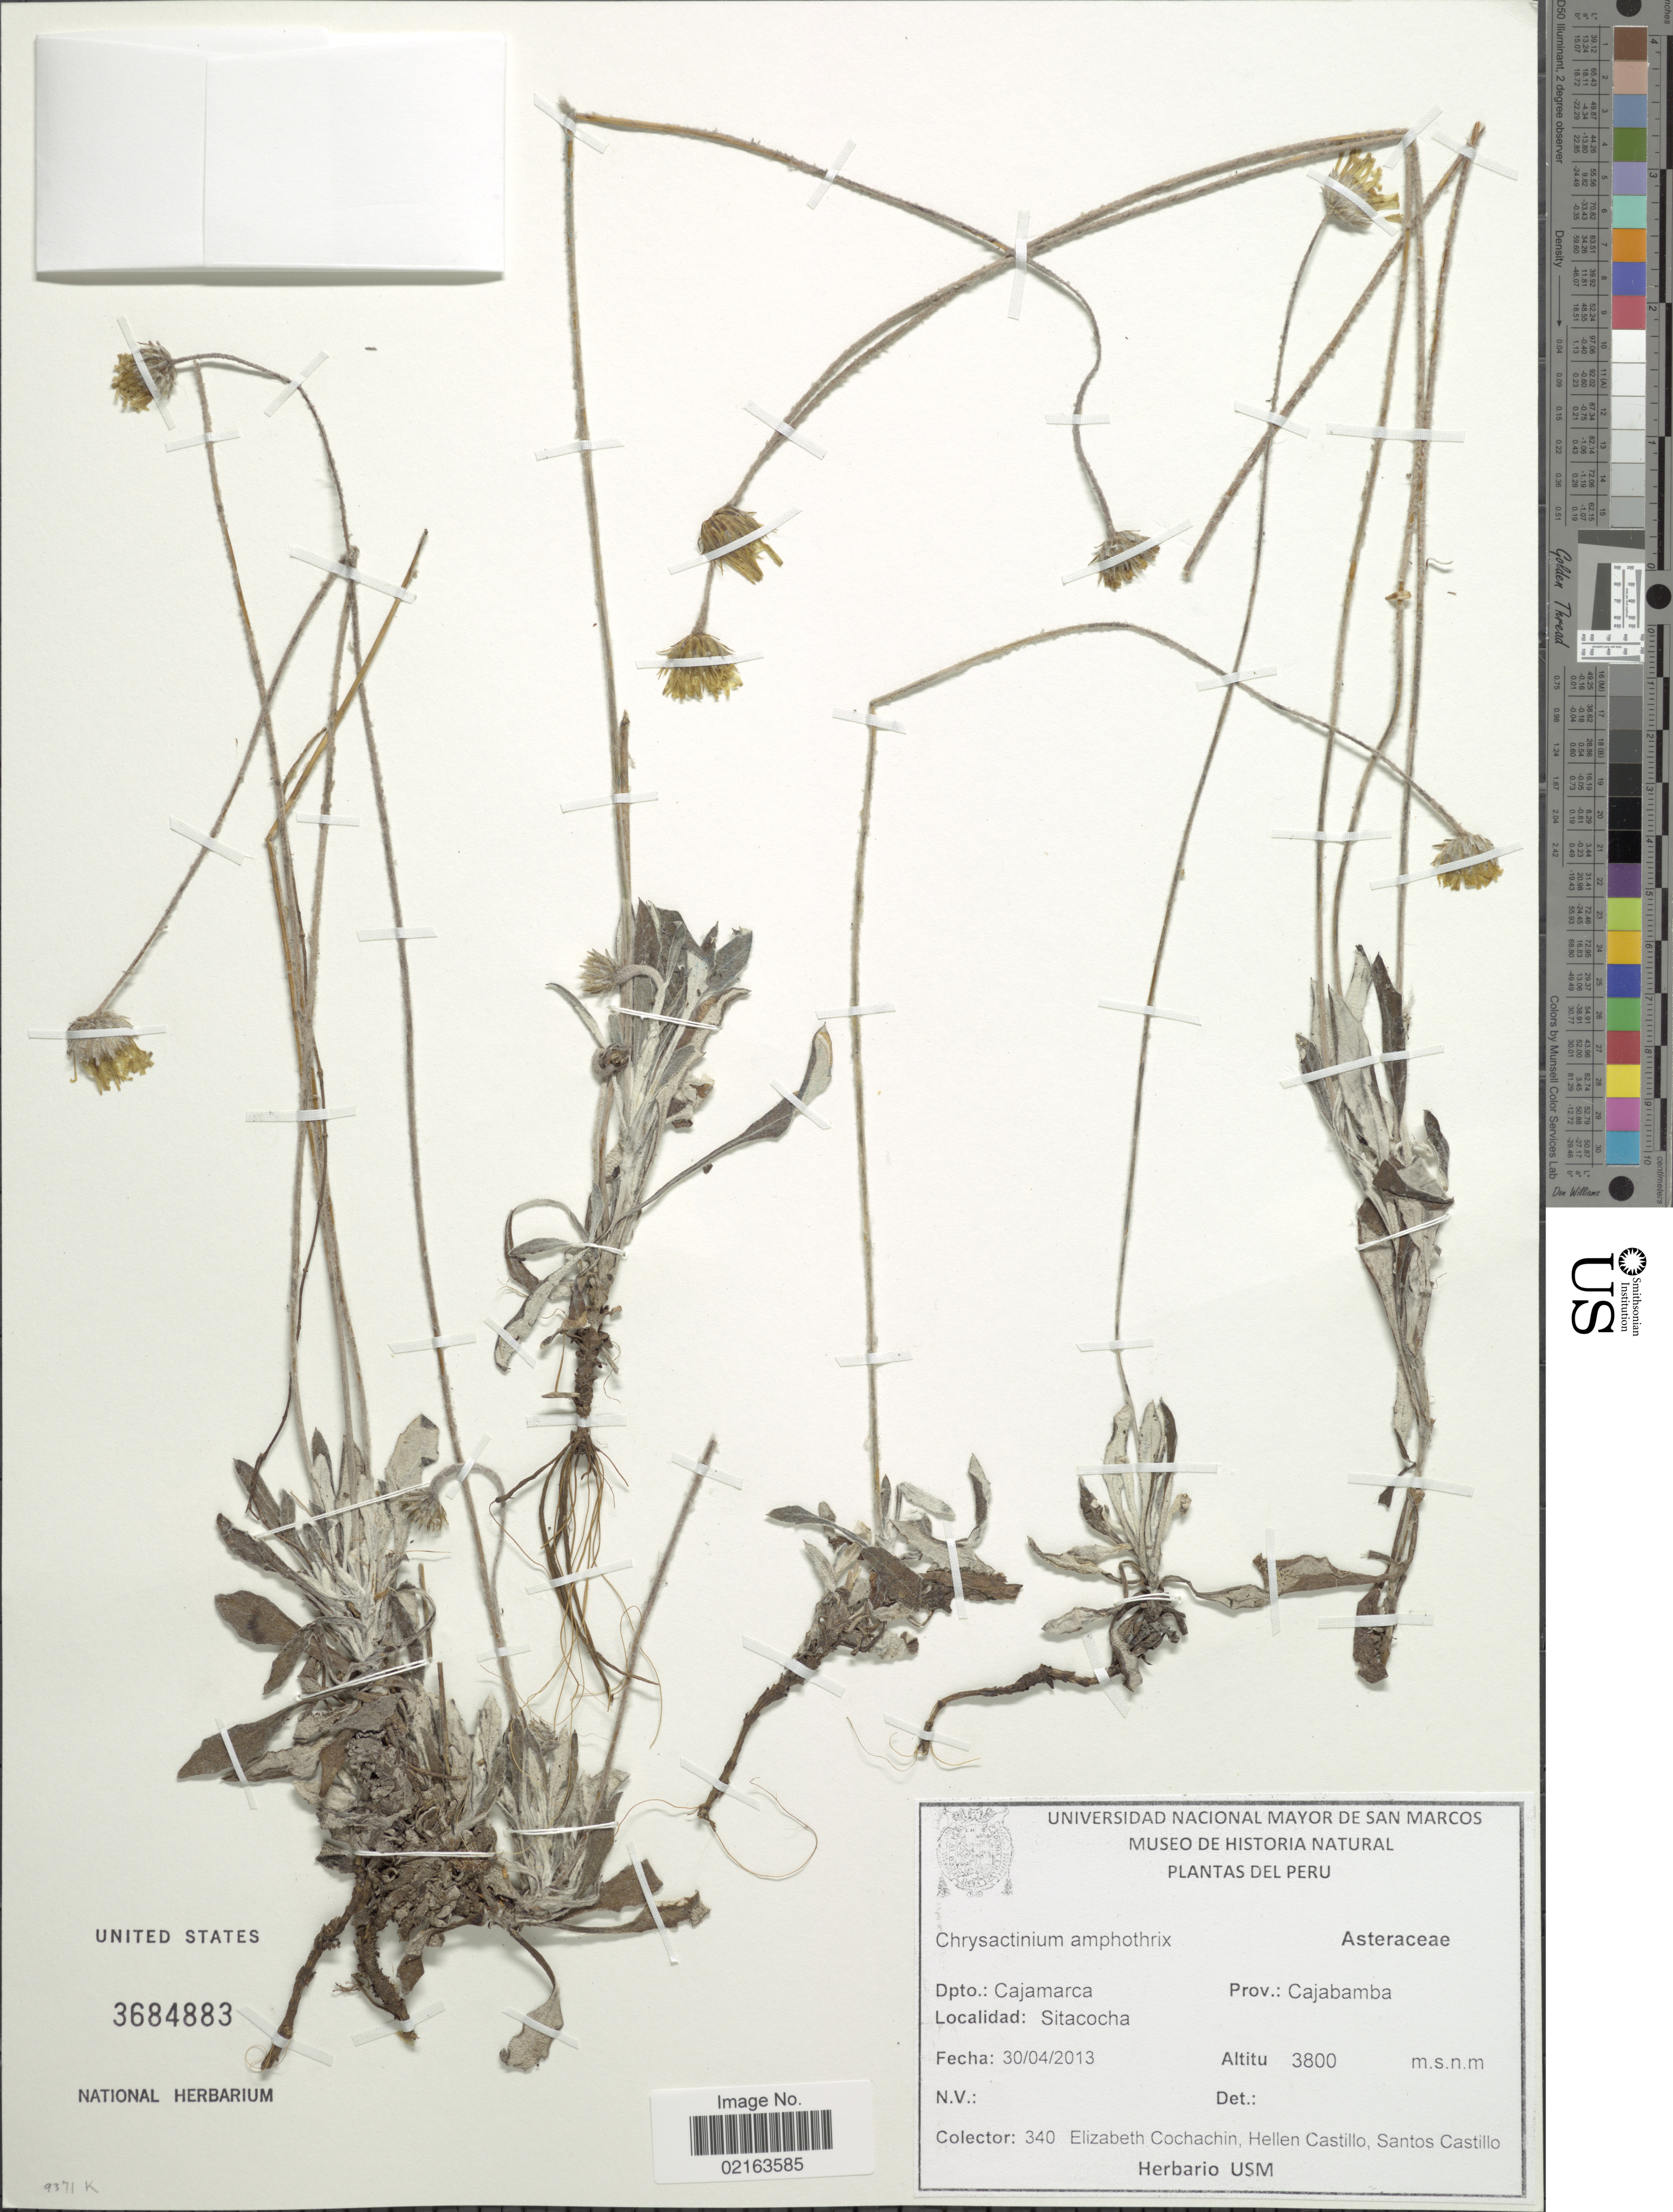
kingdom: Plantae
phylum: Tracheophyta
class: Magnoliopsida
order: Asterales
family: Asteraceae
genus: Chrysactinium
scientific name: Chrysactinium amphothrix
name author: (S.F. Blake) H. Rob. & Brettell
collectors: E. Cochachin Guerrero, H. Castillo & S. Castillo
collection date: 2013-04-30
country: Peru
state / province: Cajamarca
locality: Dpto.: Cajamarca. Prov.: Cajabamba. Sitacocha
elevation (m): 3800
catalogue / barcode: US 3684883